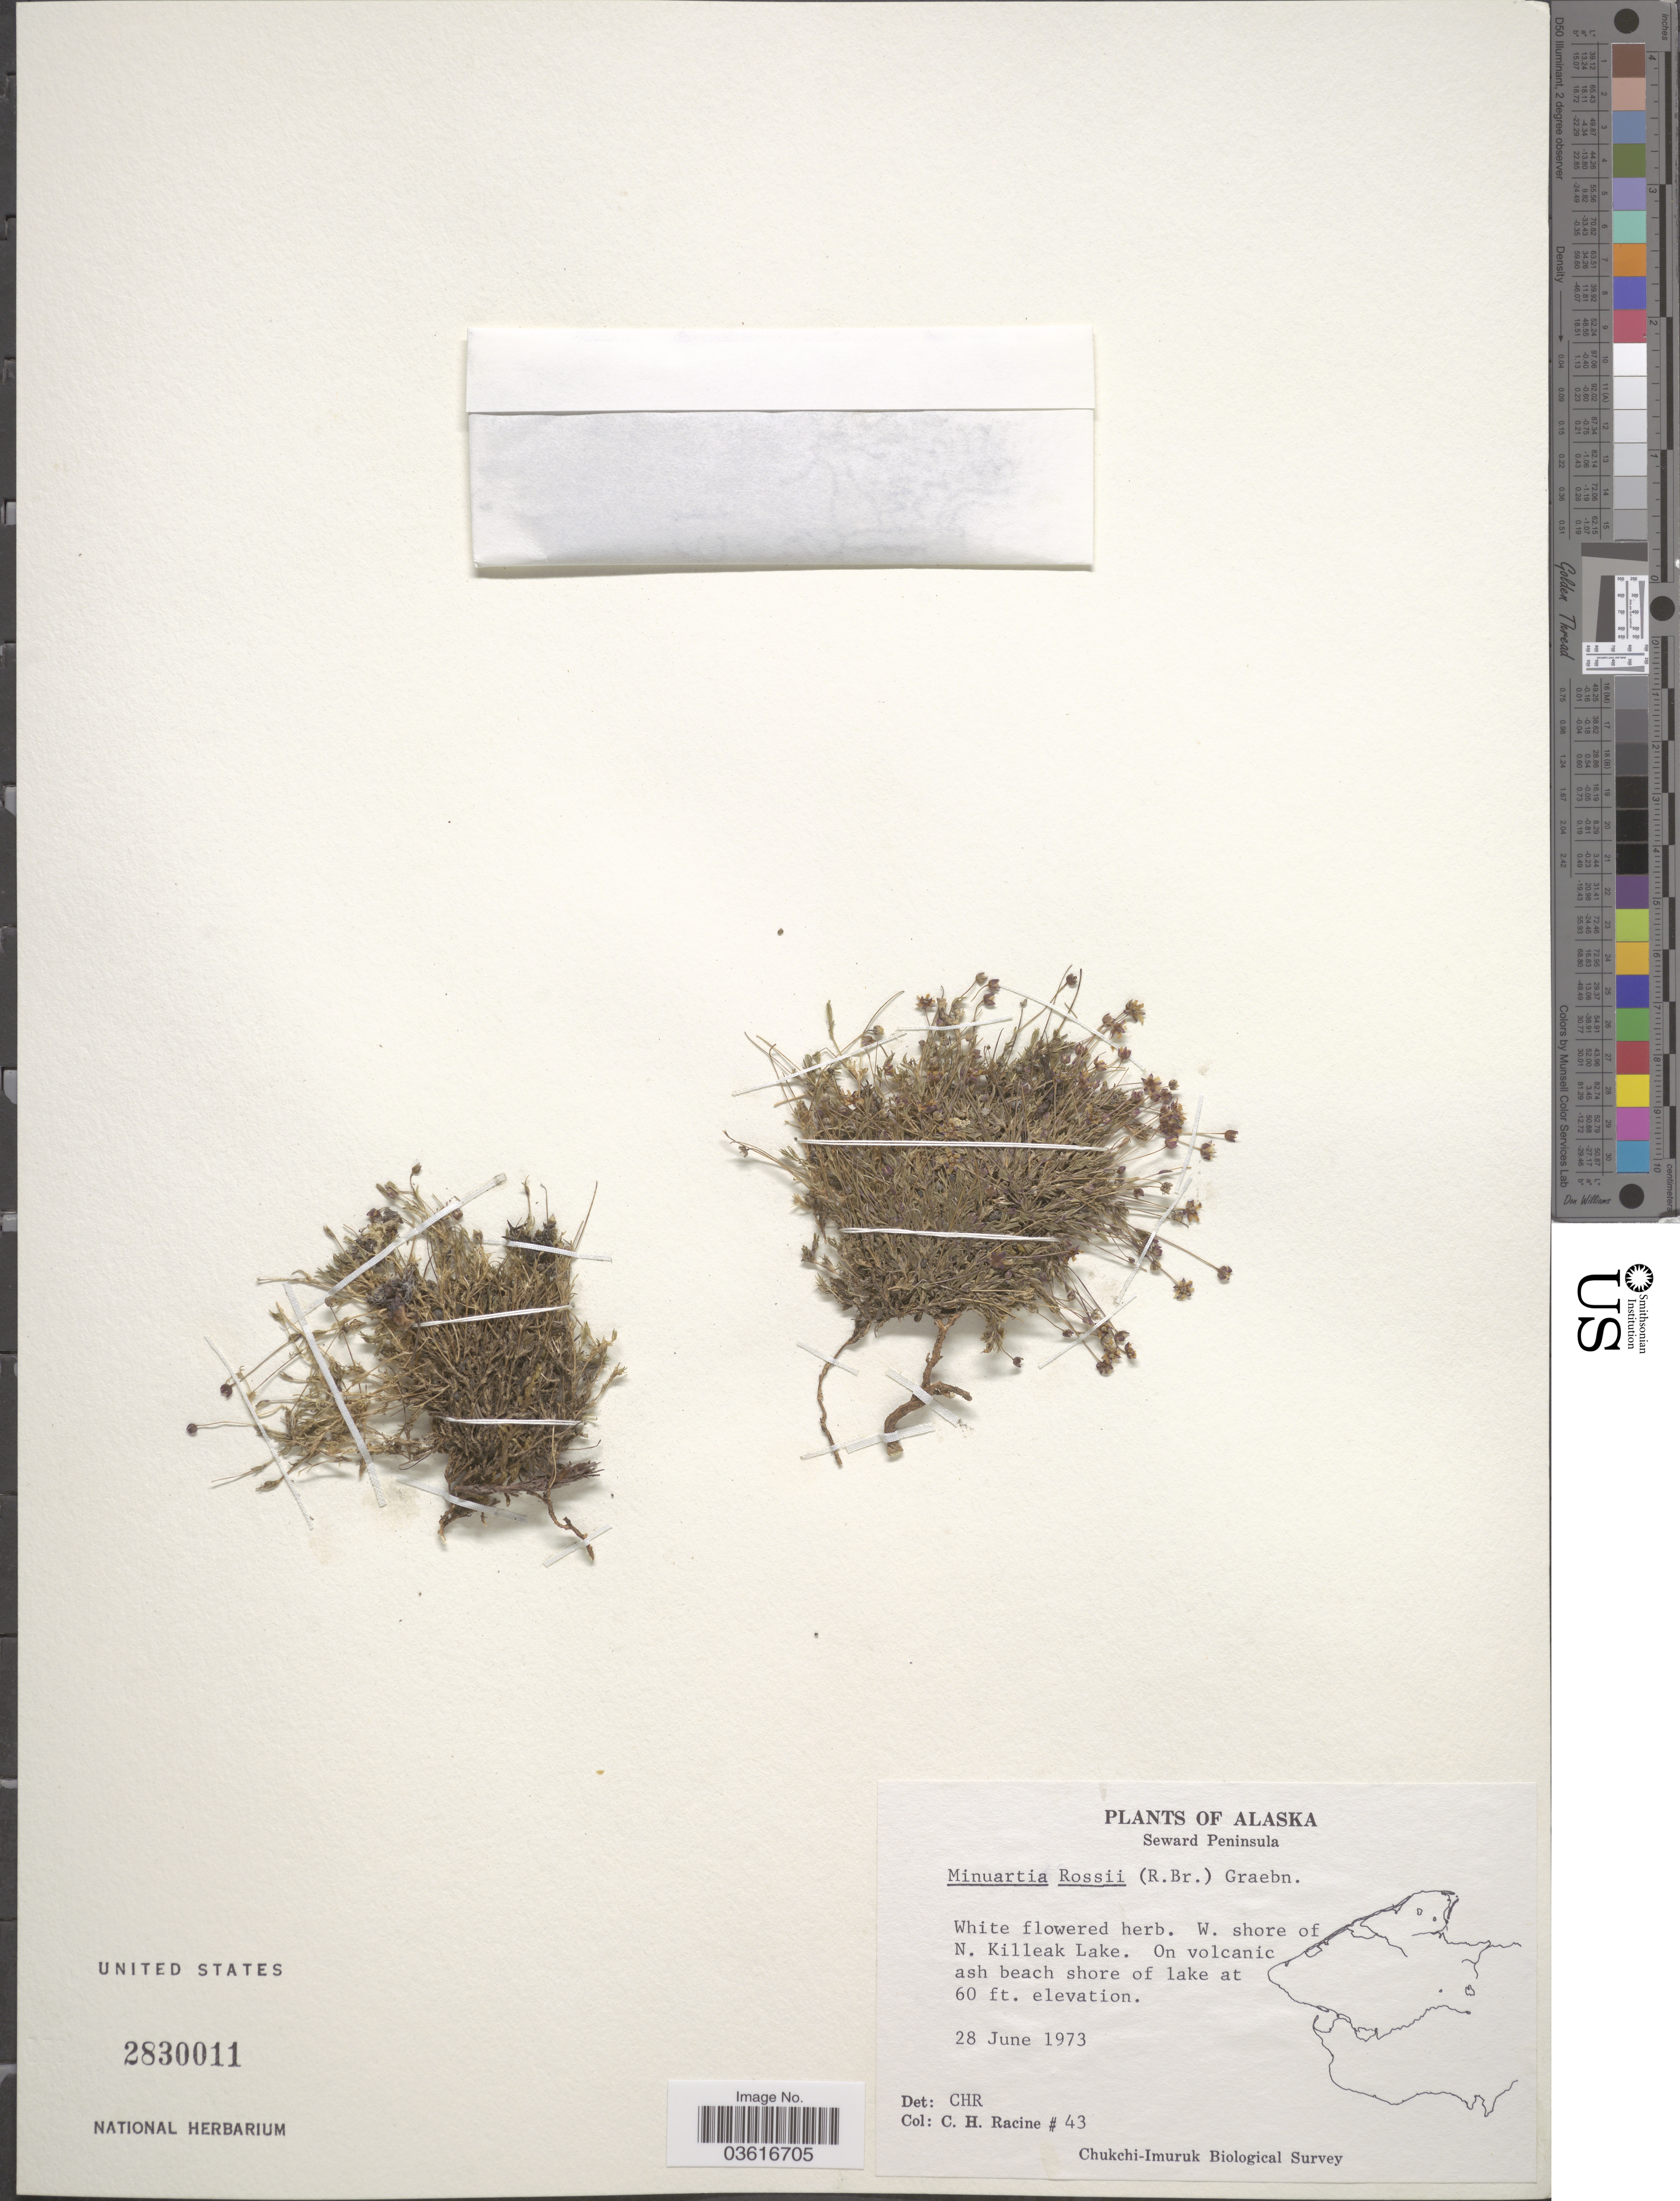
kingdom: Plantae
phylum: Tracheophyta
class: Magnoliopsida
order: Caryophyllales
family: Caryophyllaceae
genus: Minuartia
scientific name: Minuartia rossii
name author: (R. Br. ex Richardson) Graebn.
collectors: C. Racine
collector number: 43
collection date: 1973-06-28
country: United States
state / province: Alaska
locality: Seward Peninsula. W. shore of N. Killeak Lake.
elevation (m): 18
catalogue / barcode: US 2830011